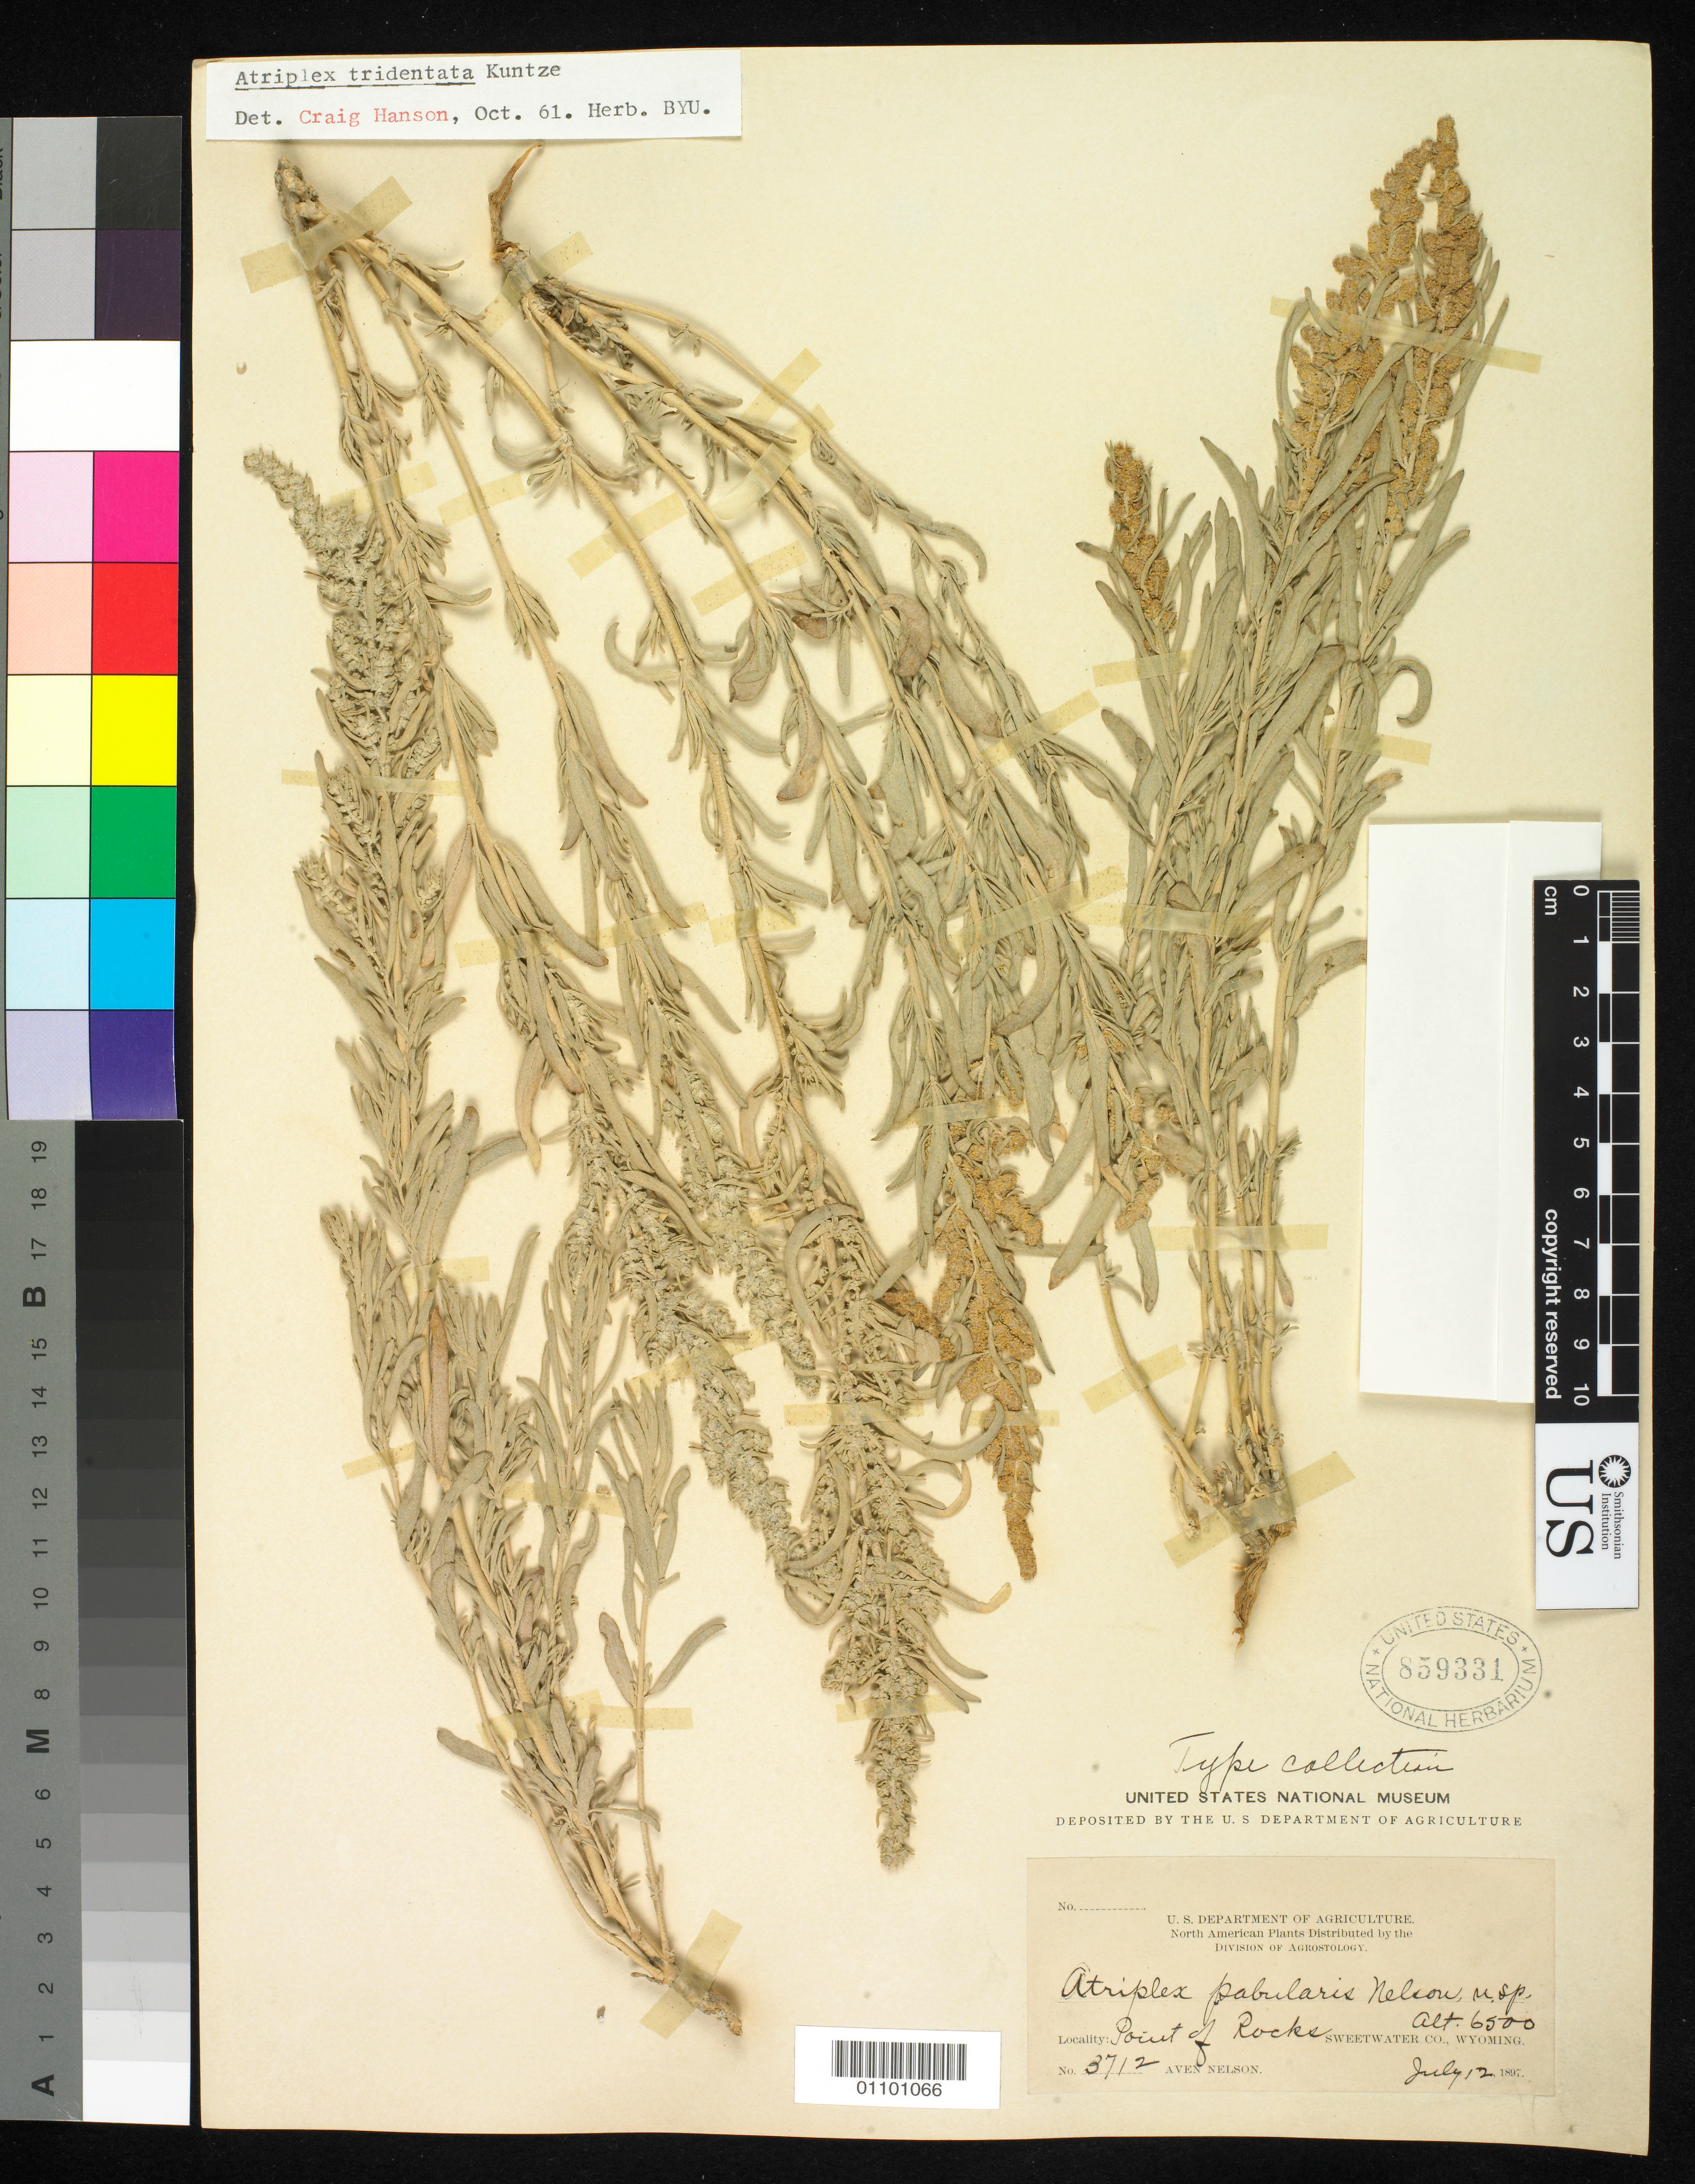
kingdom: Plantae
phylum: Tracheophyta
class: Magnoliopsida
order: Caryophyllales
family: Amaranthaceae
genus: Atriplex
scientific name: Atriplex pabularis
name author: A. Nelson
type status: Syntype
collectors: A. Nelson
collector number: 3712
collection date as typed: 12 Jul 1897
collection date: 1897-07-12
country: United States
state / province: Wyoming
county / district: Sweetwater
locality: Point of Rocks.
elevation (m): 1981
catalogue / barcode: US 859331